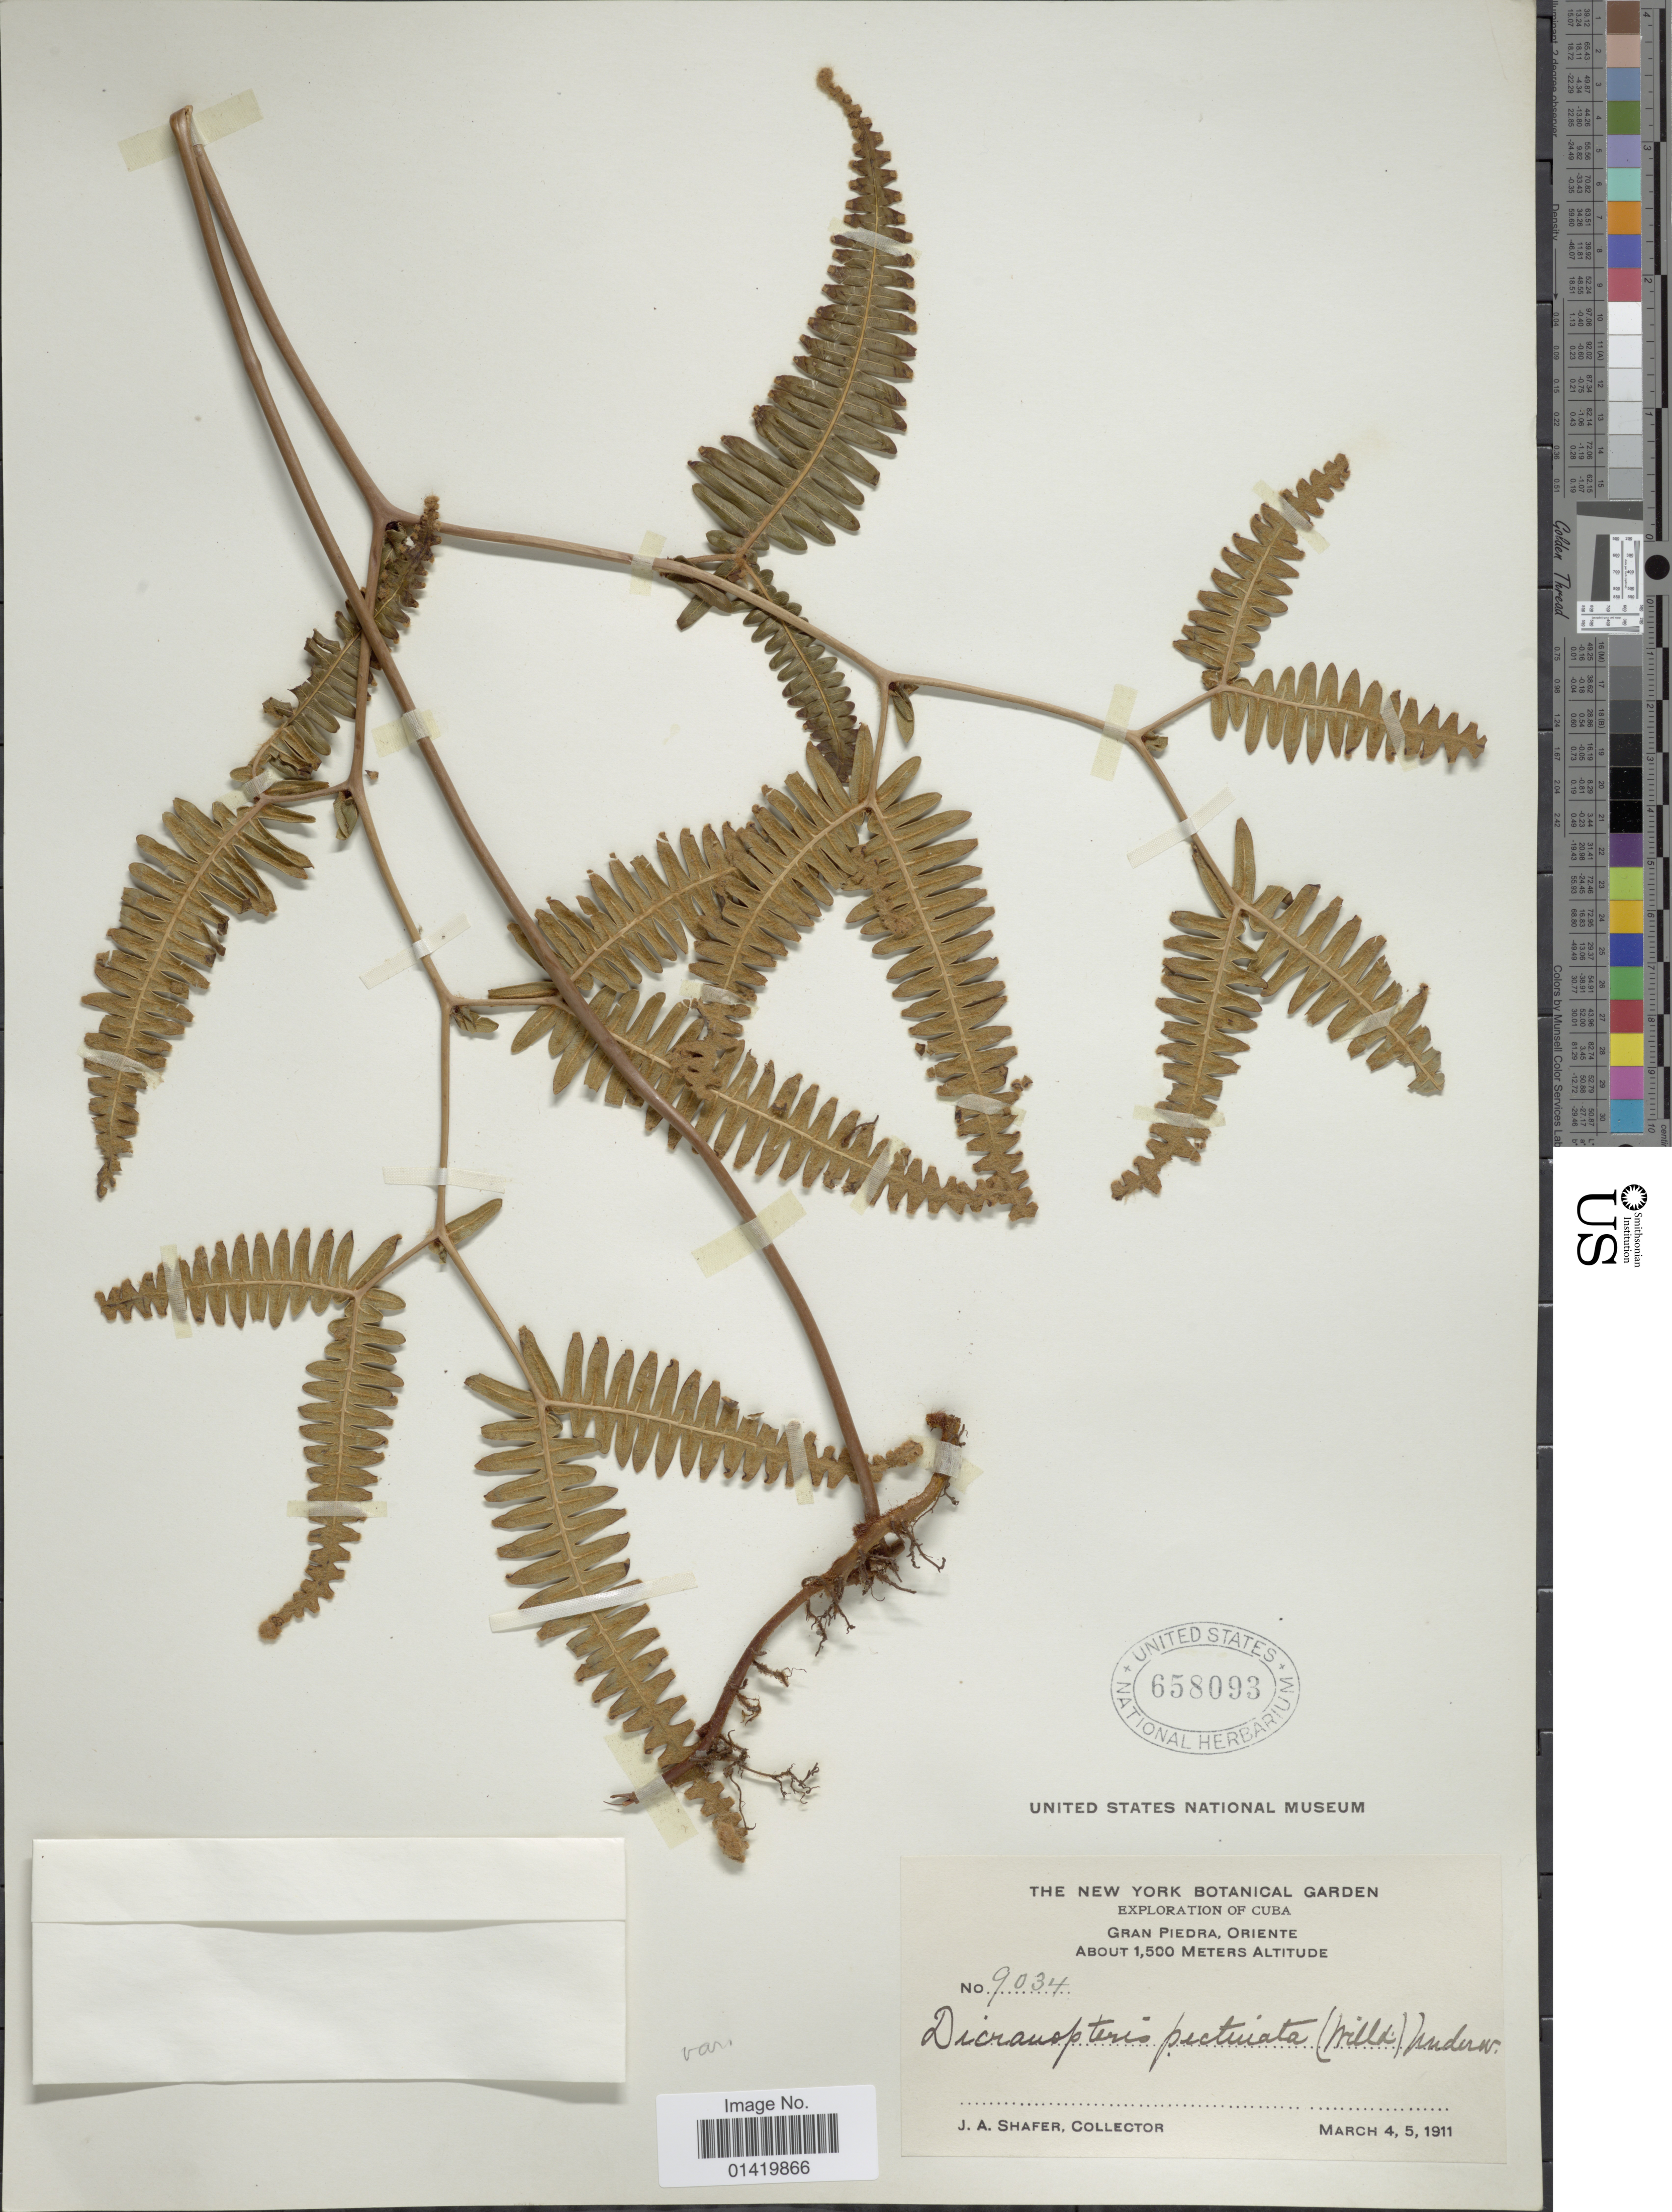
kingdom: Plantae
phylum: Tracheophyta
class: Polypodiopsida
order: Gleicheniales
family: Gleicheniaceae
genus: Gleichenella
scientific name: Gleichenella pectinata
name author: (Willd.) Ching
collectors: J. A. Shafer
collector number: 9034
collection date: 1911-03-04/1911-03-05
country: Cuba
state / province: Oriente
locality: Gran Piedra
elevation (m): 1500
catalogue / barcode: US 658093